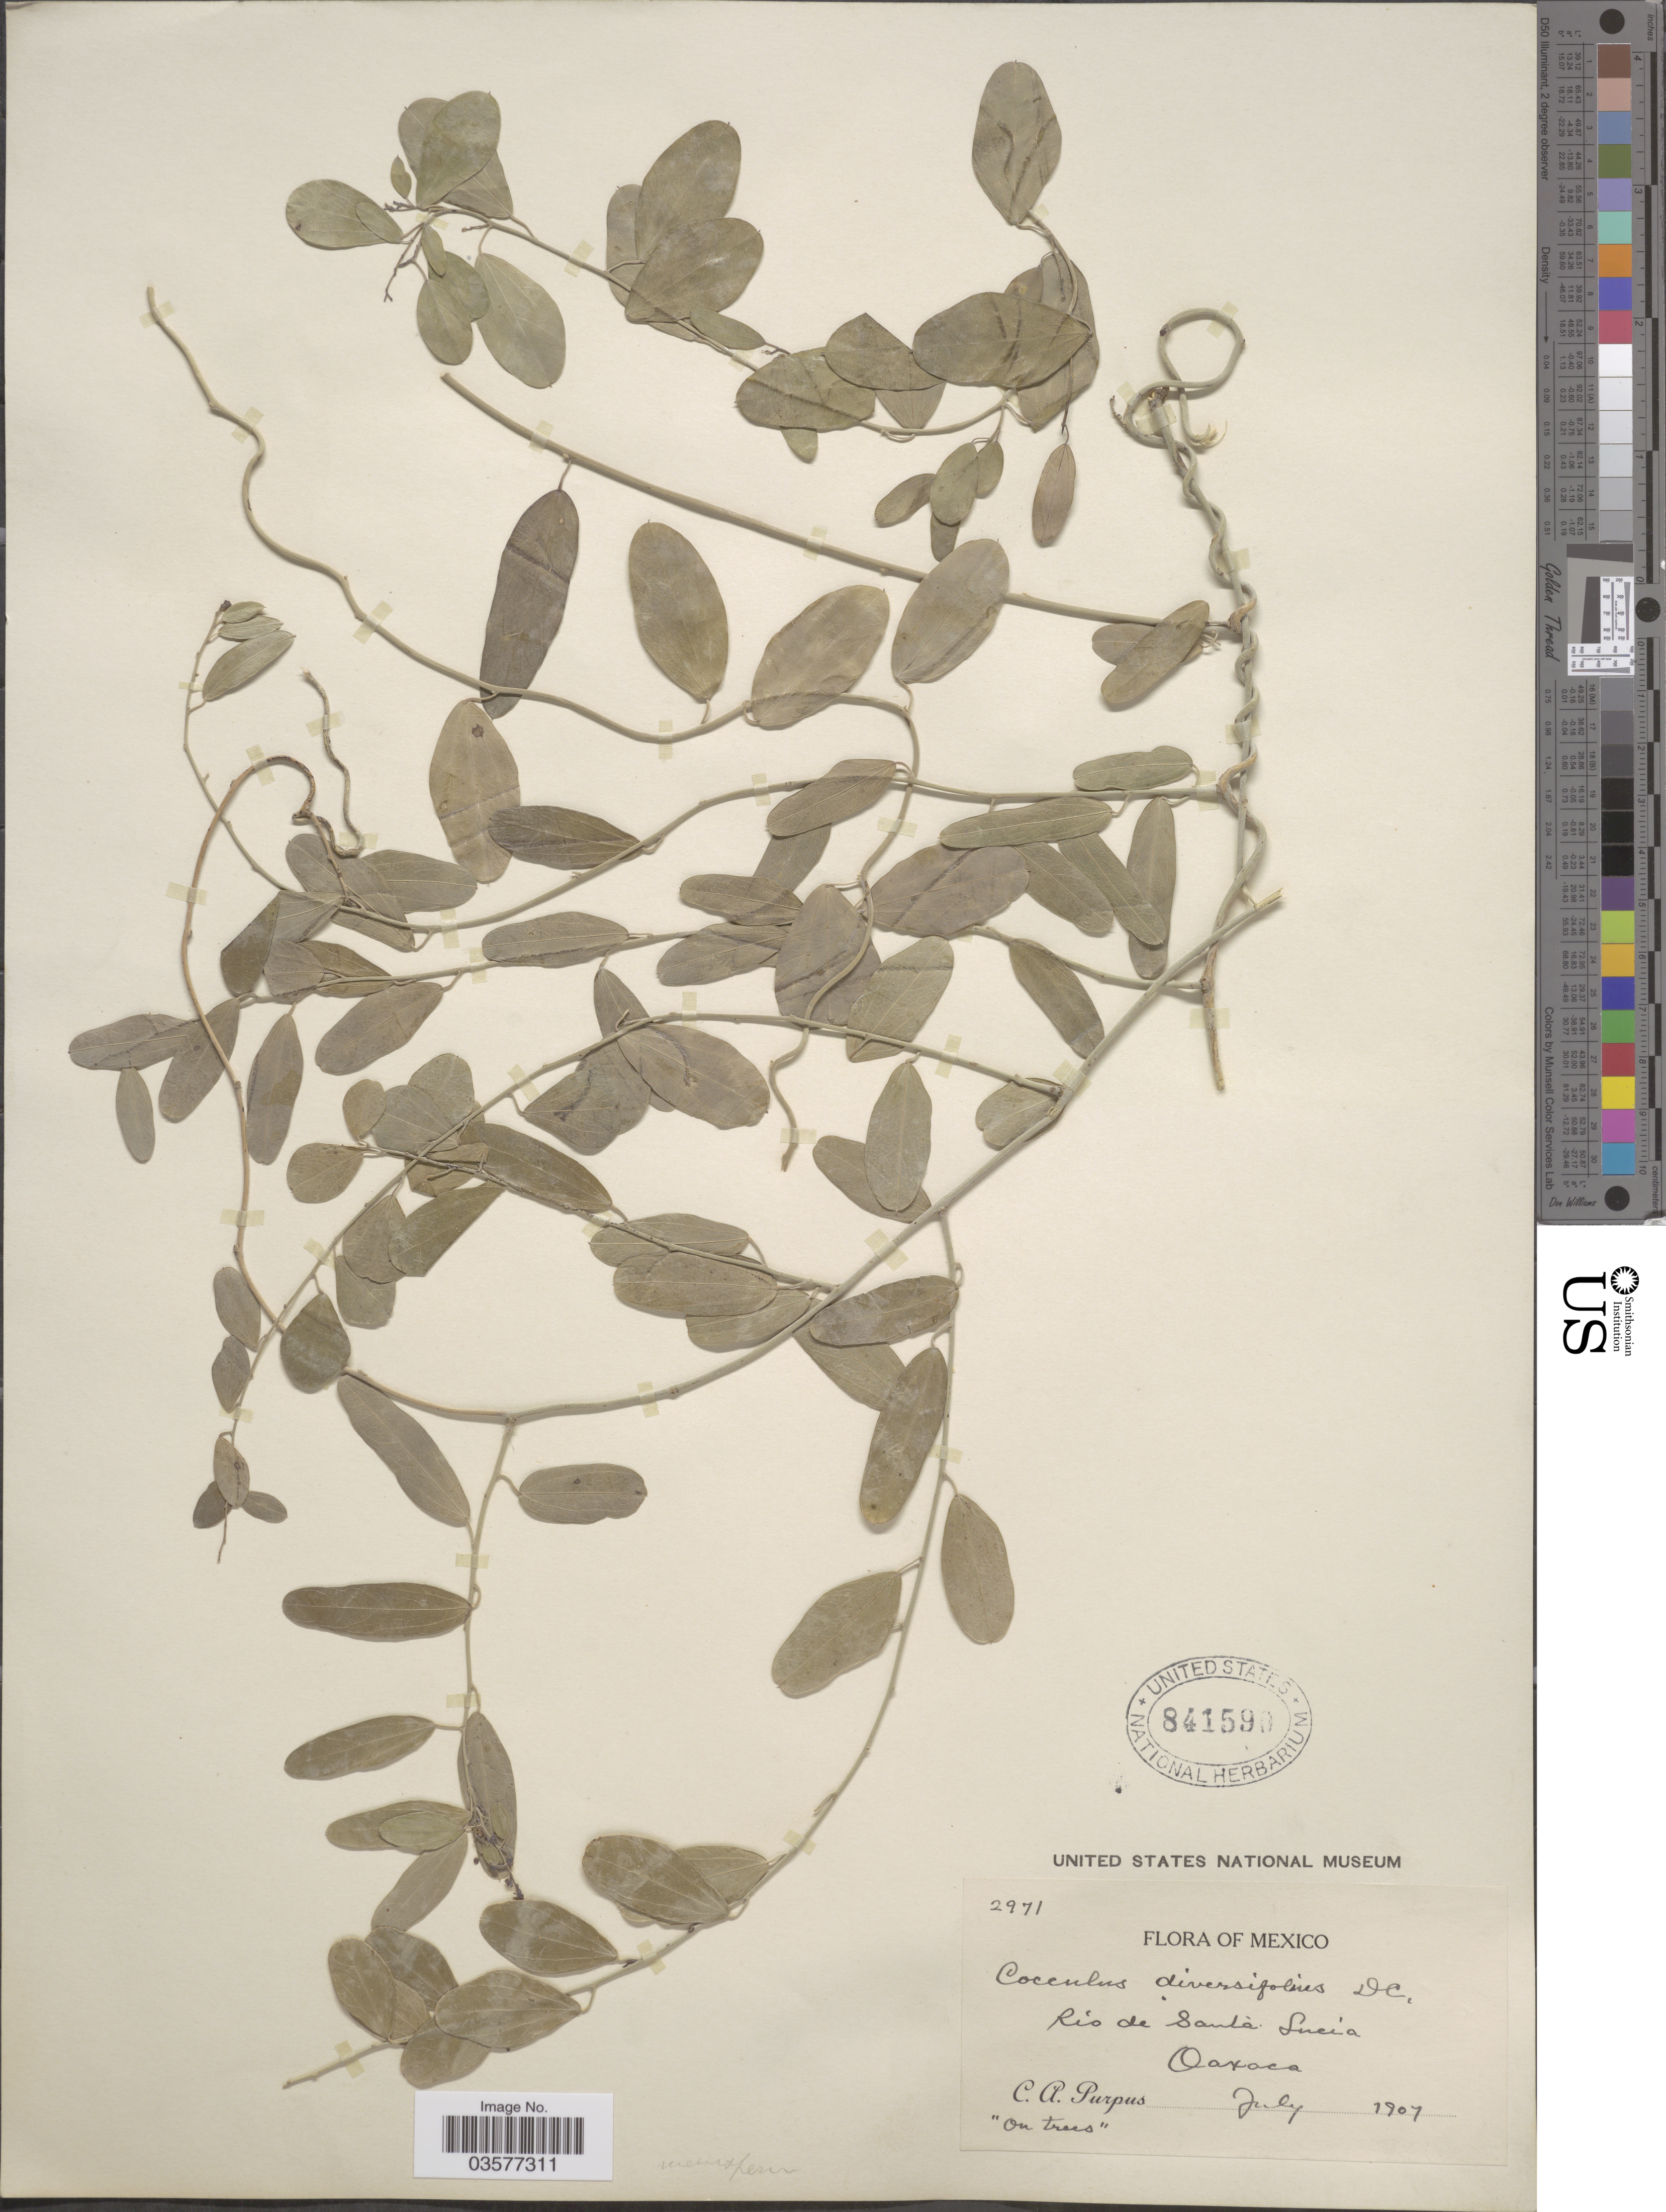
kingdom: Plantae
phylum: Tracheophyta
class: Magnoliopsida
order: Ranunculales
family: Menispermaceae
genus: Cocculus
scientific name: Cocculus diversifolius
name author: DC.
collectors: C. A. Purpus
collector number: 2971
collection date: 1907-07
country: Mexico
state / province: Oaxaca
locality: Rio de Santa Lucia.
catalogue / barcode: US 841590